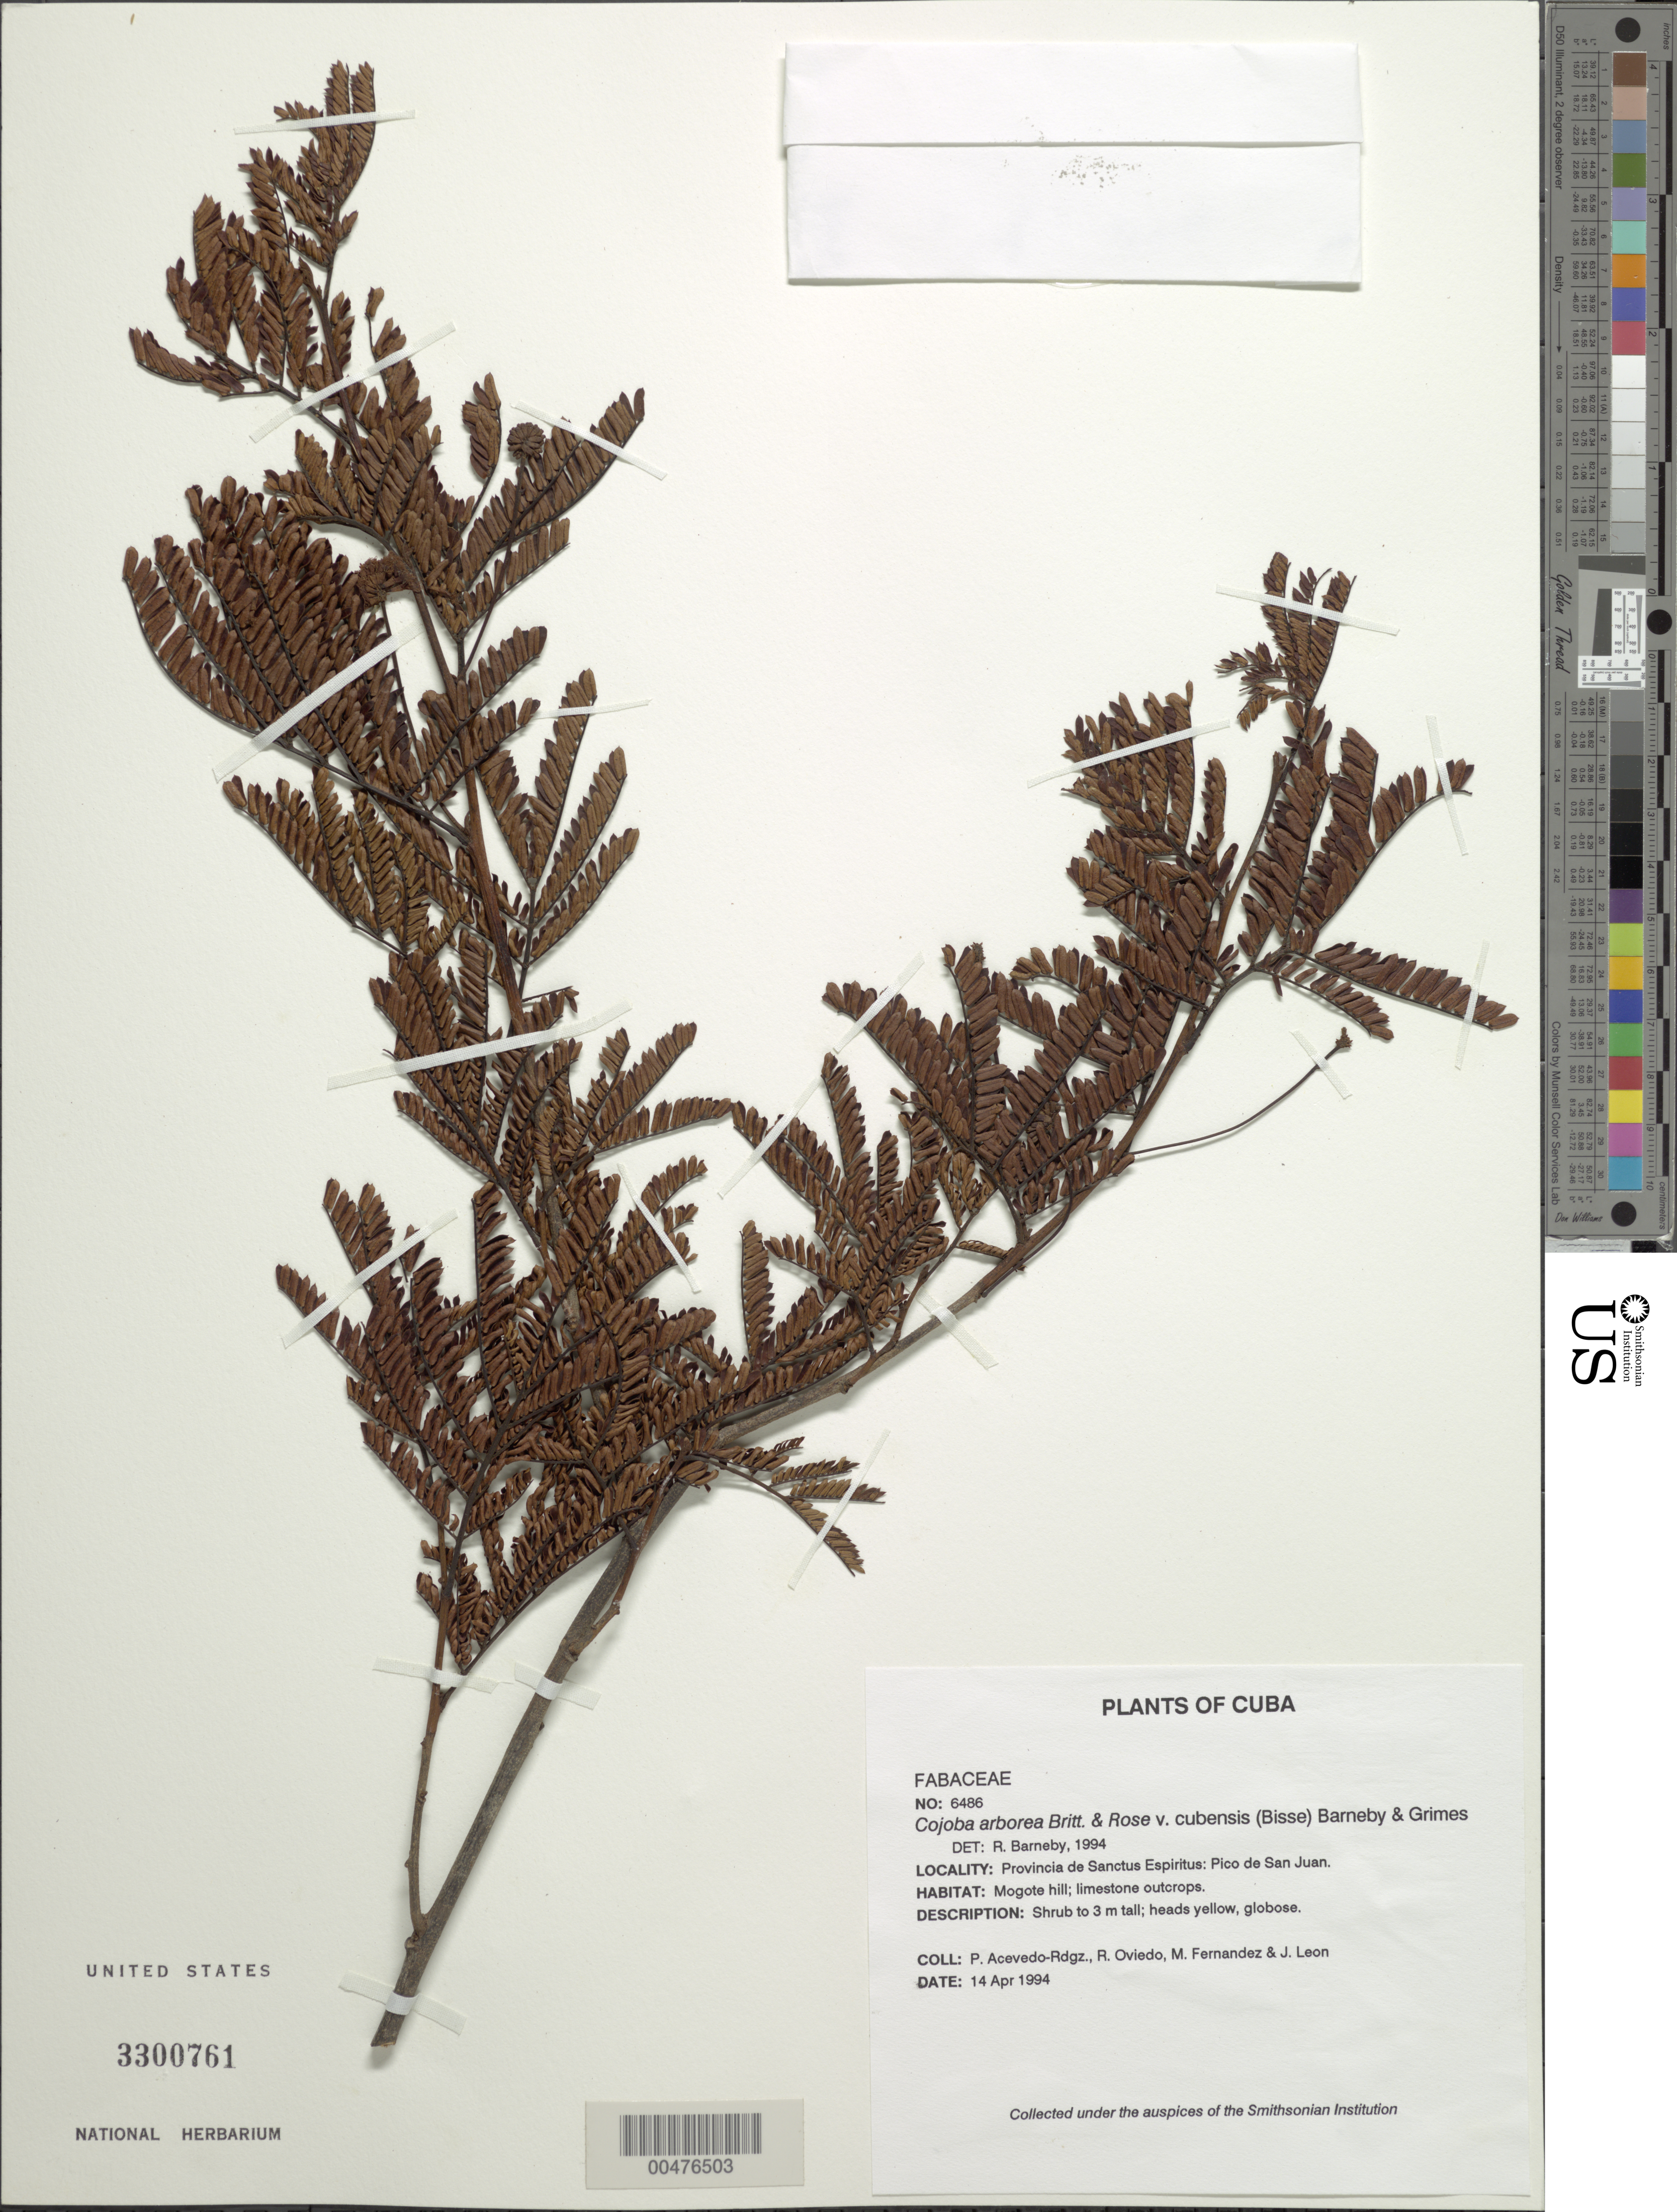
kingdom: Plantae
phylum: Tracheophyta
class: Magnoliopsida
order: Fabales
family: Fabaceae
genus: Cojoba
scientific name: Cojoba arborea var. cubensis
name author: (Bisse) Barneby & J.W. Grimes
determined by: Barneby, Rupert C., (NY)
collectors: P. Acevedo-Rodr., R. Oviedo, M. Fernández & J. León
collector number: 6486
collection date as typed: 14 Apr 1994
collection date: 1994-04-14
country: Cuba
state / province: Sancti Spiritus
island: Cuba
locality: Provincia de Sanctus Espiritus; Pico de San Juan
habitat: Mogote hill; limestone outcrops.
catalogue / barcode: US 3300761